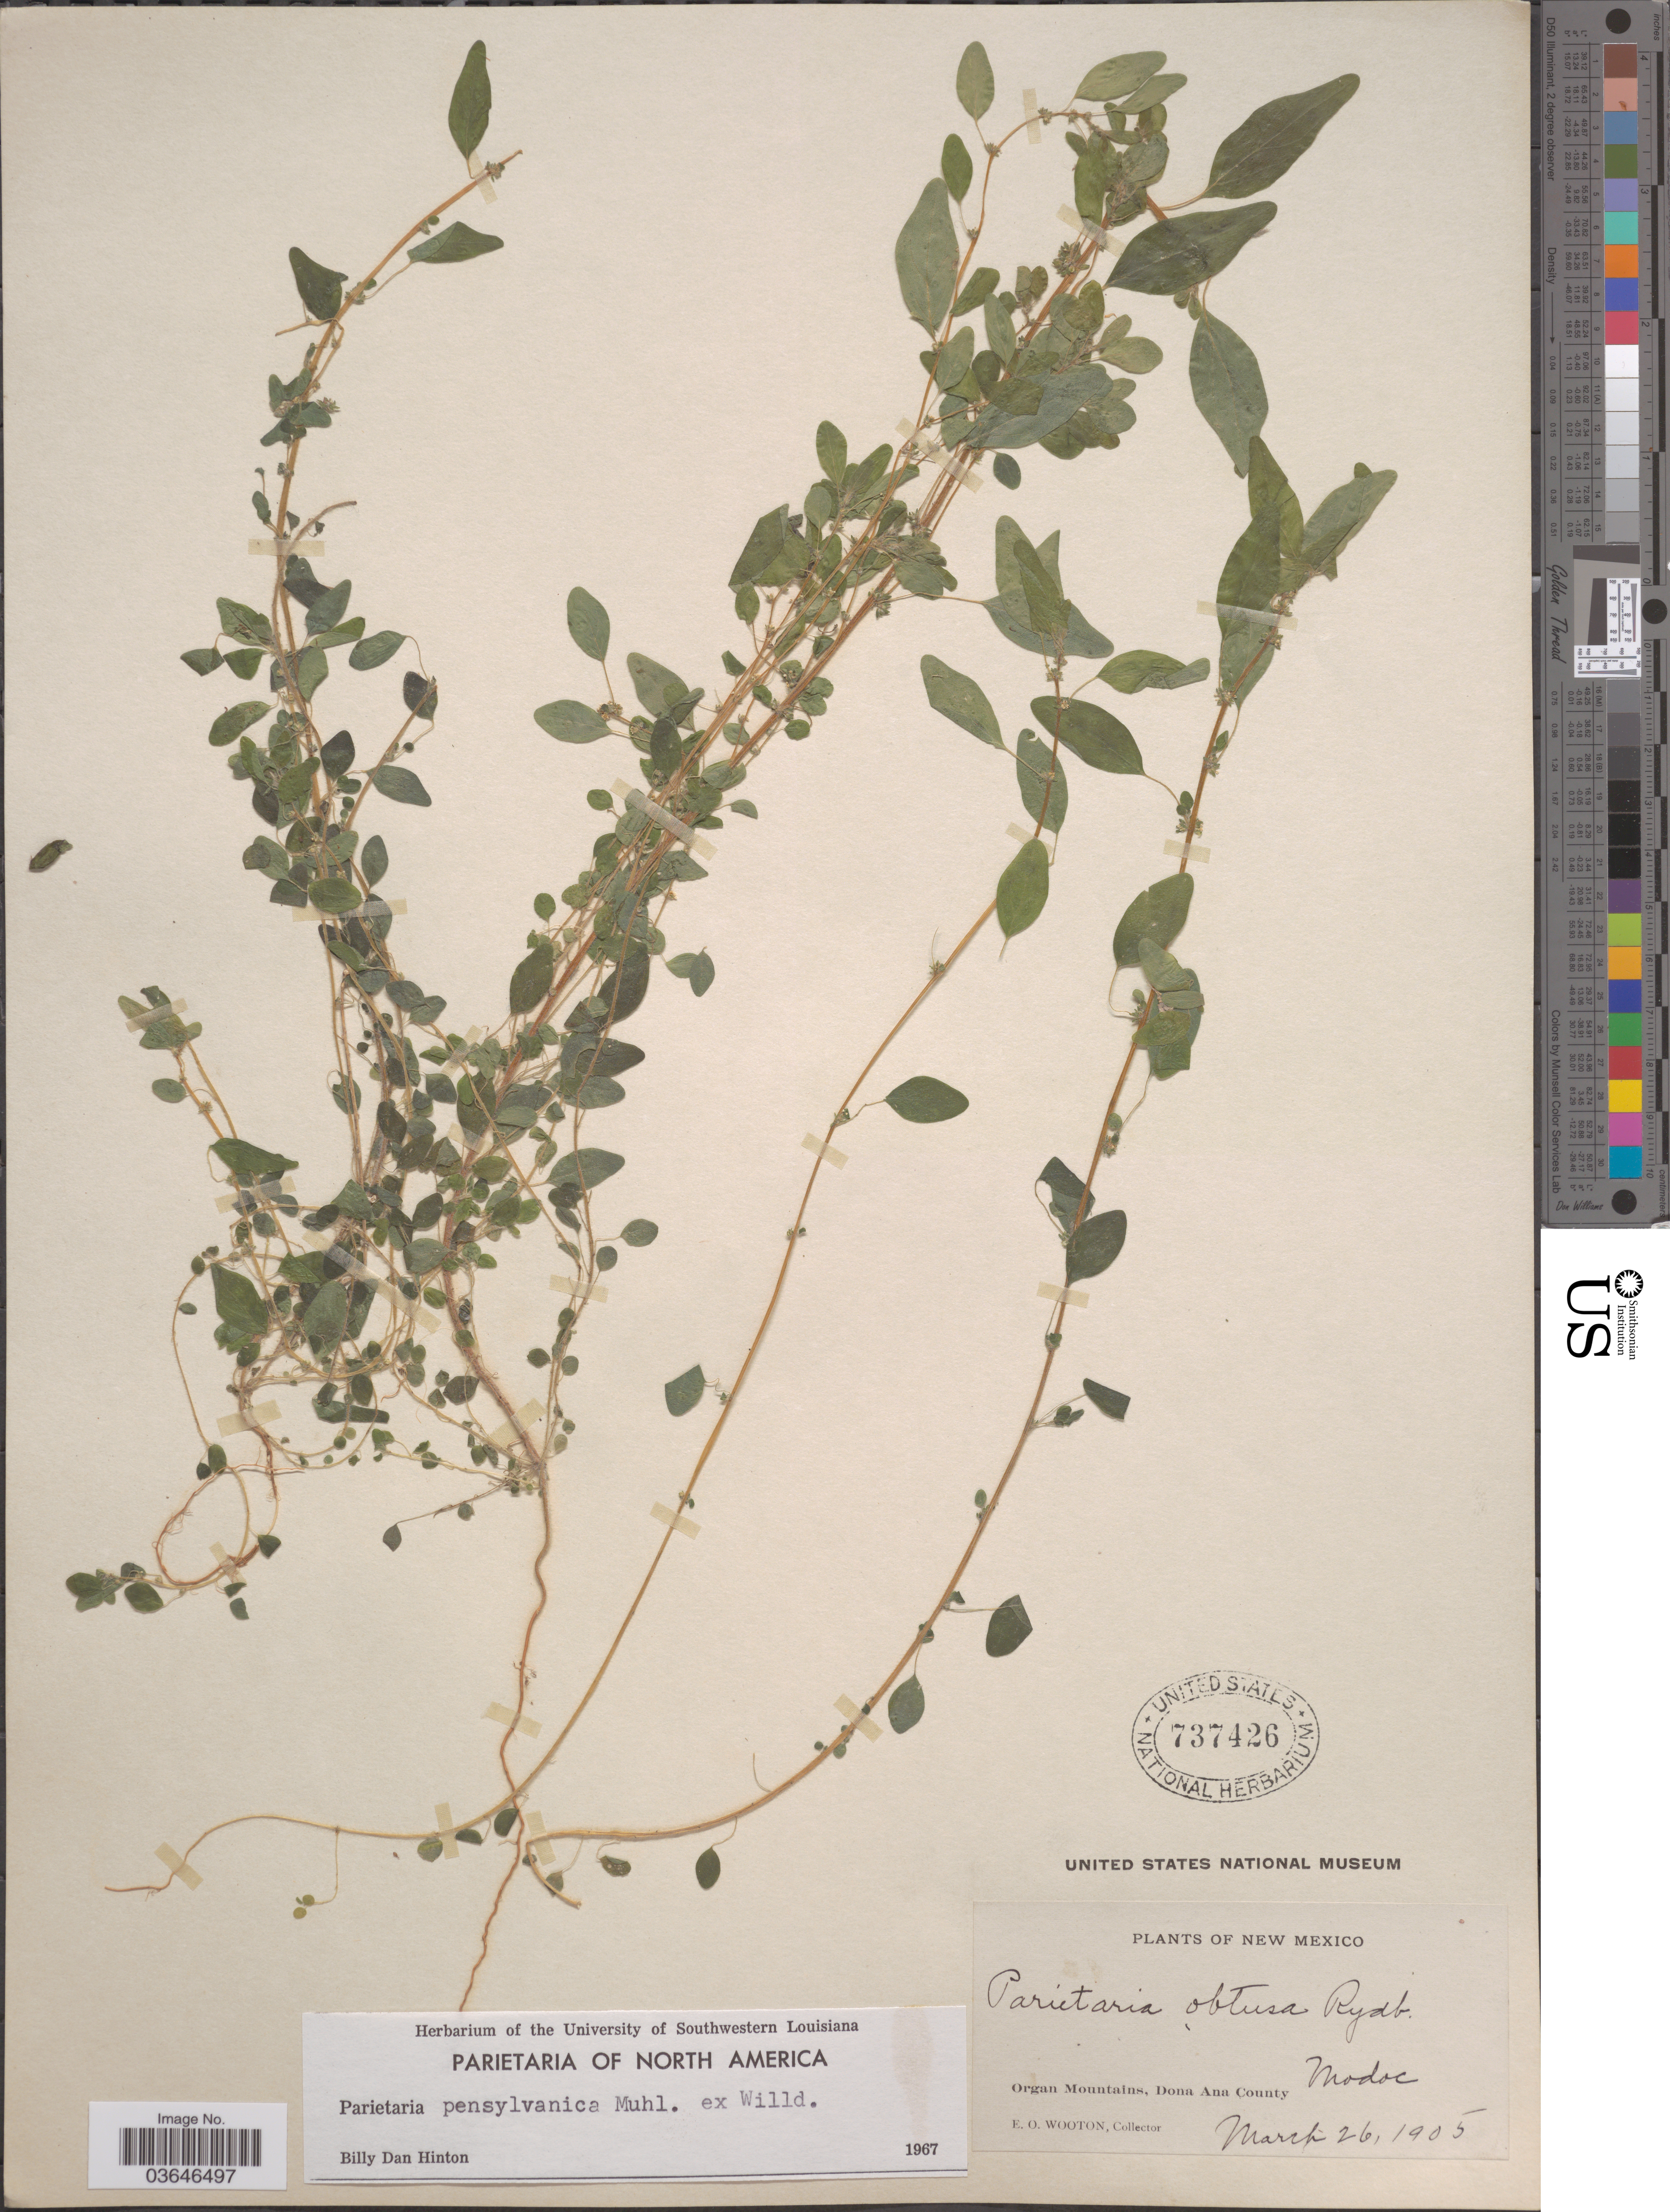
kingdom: Plantae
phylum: Tracheophyta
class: Magnoliopsida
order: Rosales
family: Urticaceae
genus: Parietaria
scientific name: Parietaria pensylvanica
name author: Muhl. ex Willd.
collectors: E. O. Wooton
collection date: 1905-03-26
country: United States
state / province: New Mexico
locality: Organ Mountains, Dona Ana County. Modoc.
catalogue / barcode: US 737426